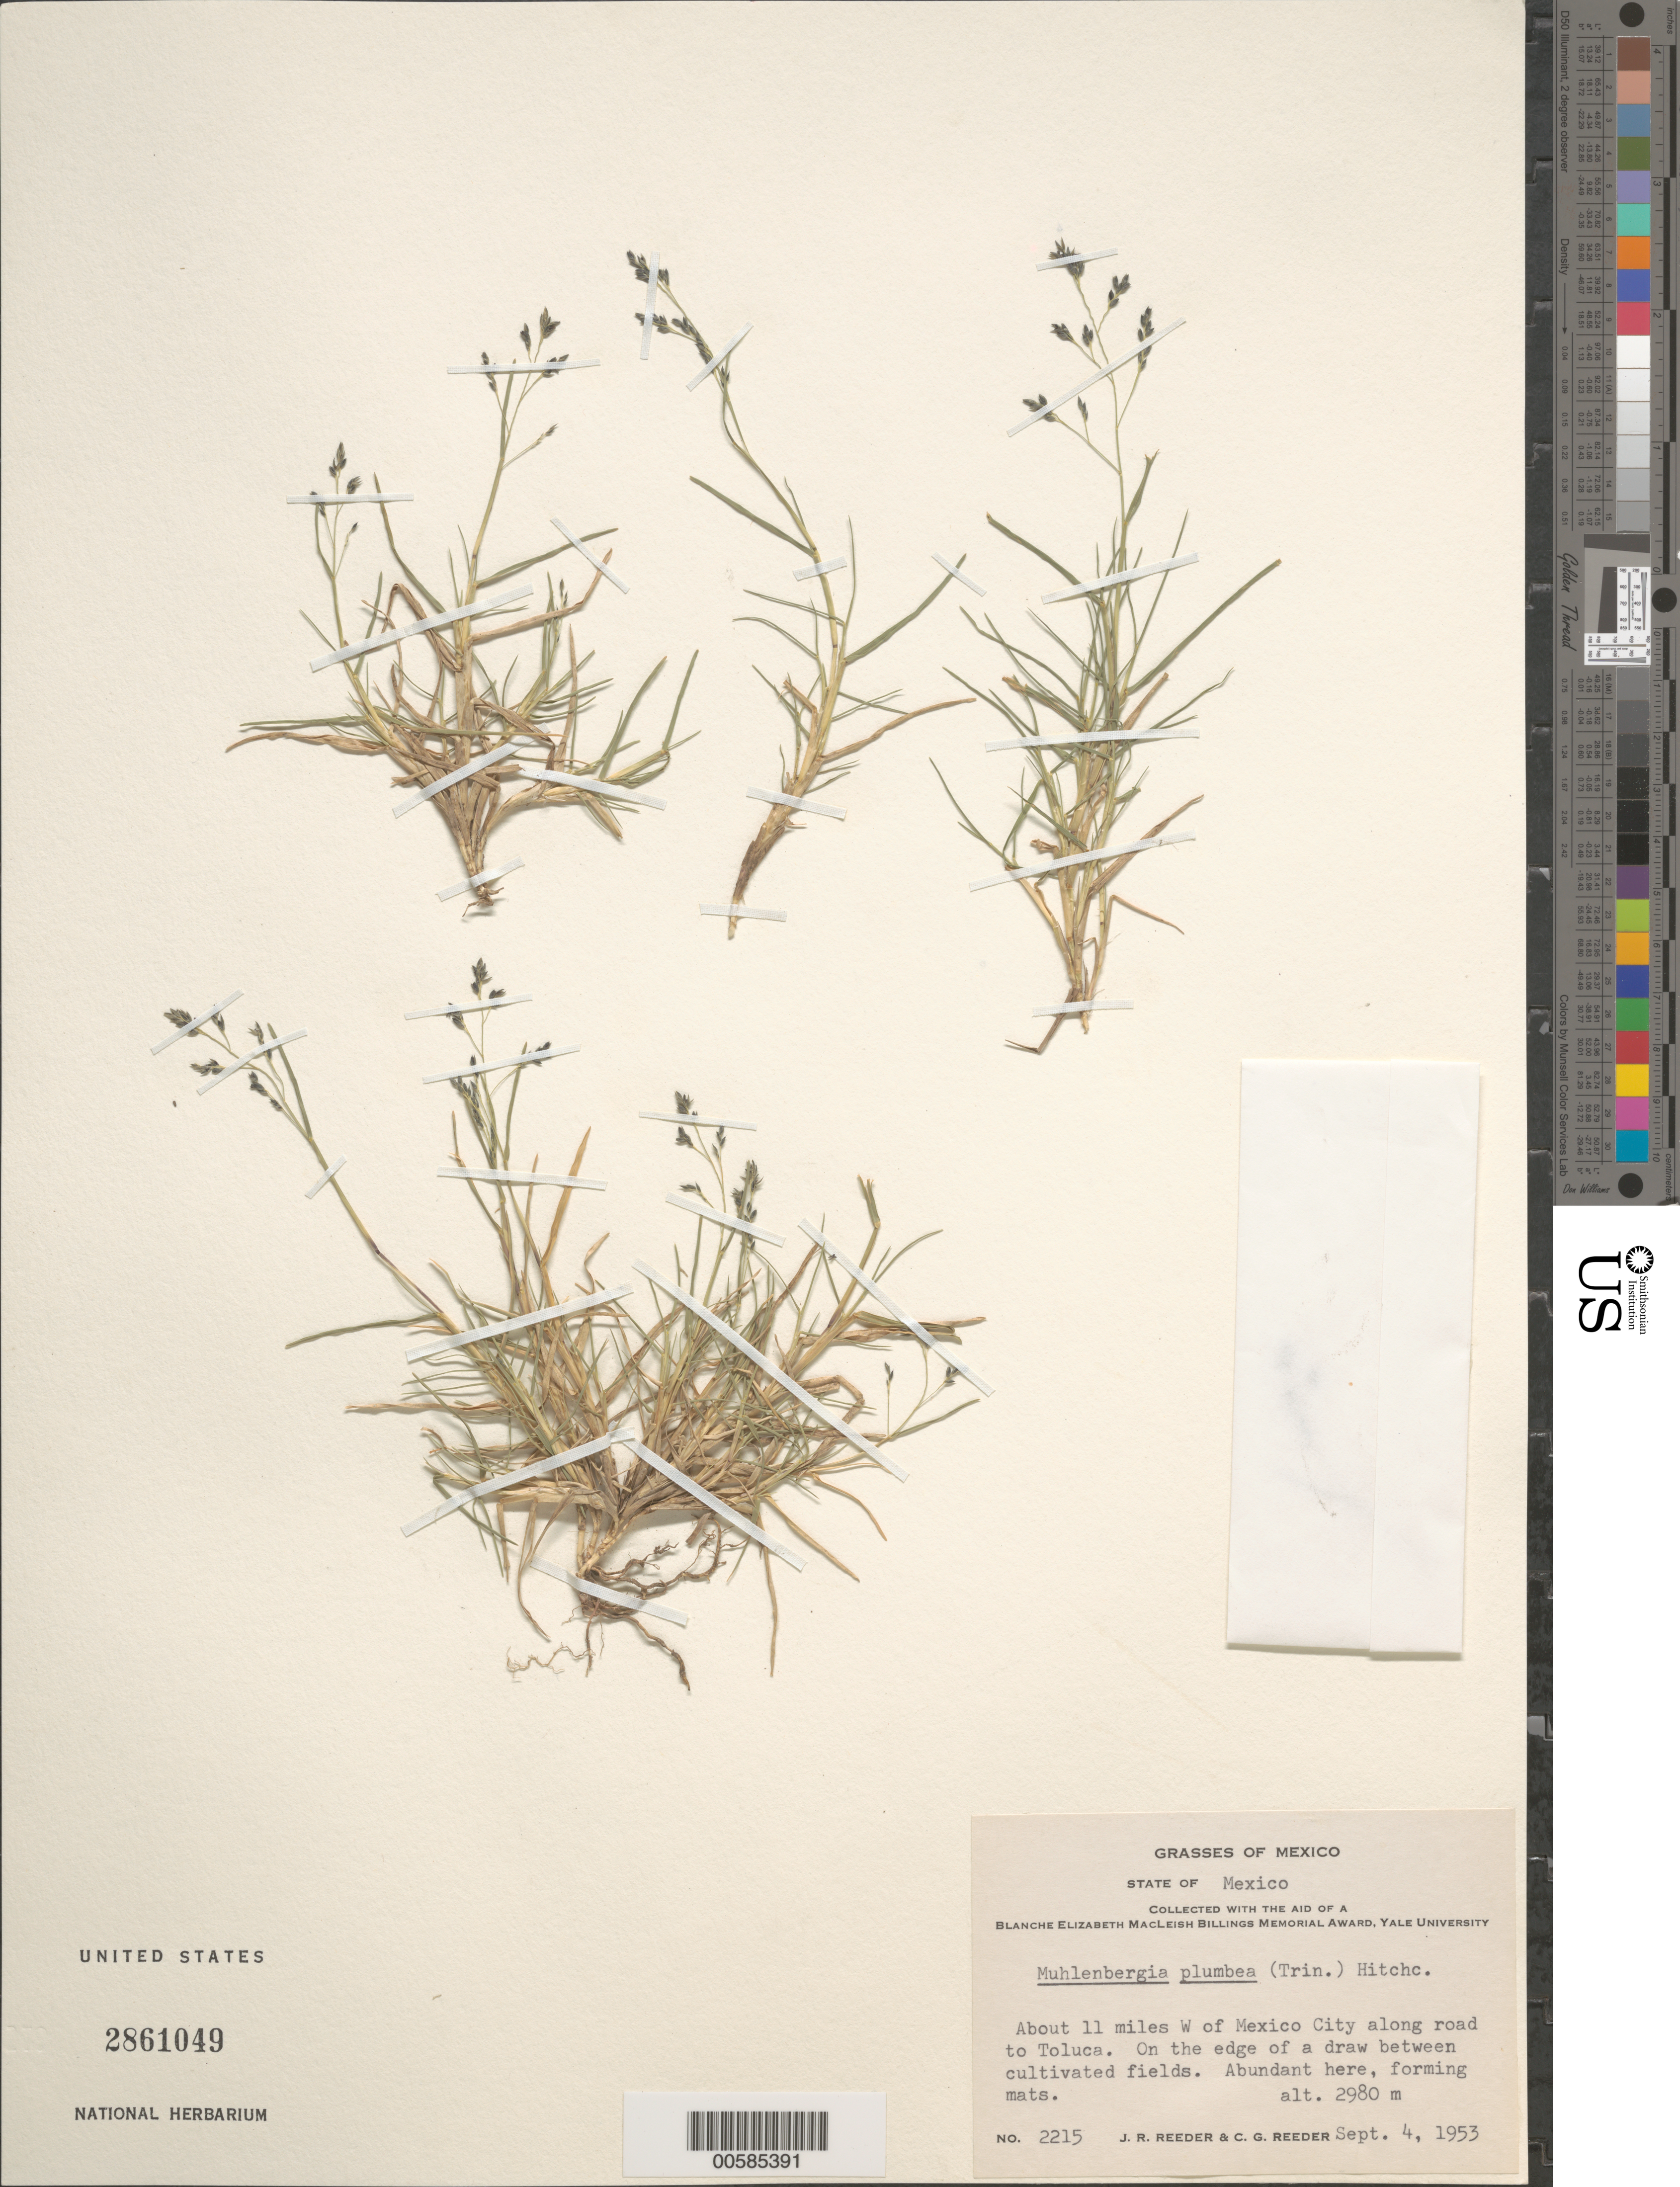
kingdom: Plantae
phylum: Tracheophyta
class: Liliopsida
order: Poales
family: Poaceae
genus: Muhlenbergia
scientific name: Muhlenbergia plumbea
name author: (Trin.) Hitchc.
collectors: J. R. Reeder & C. G. Reeder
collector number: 2215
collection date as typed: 4 Sep 1953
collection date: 1953-09-04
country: Mexico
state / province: México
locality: Ca 11 mi W of Mexico City along road to Toluca.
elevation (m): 2980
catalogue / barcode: US 2861049